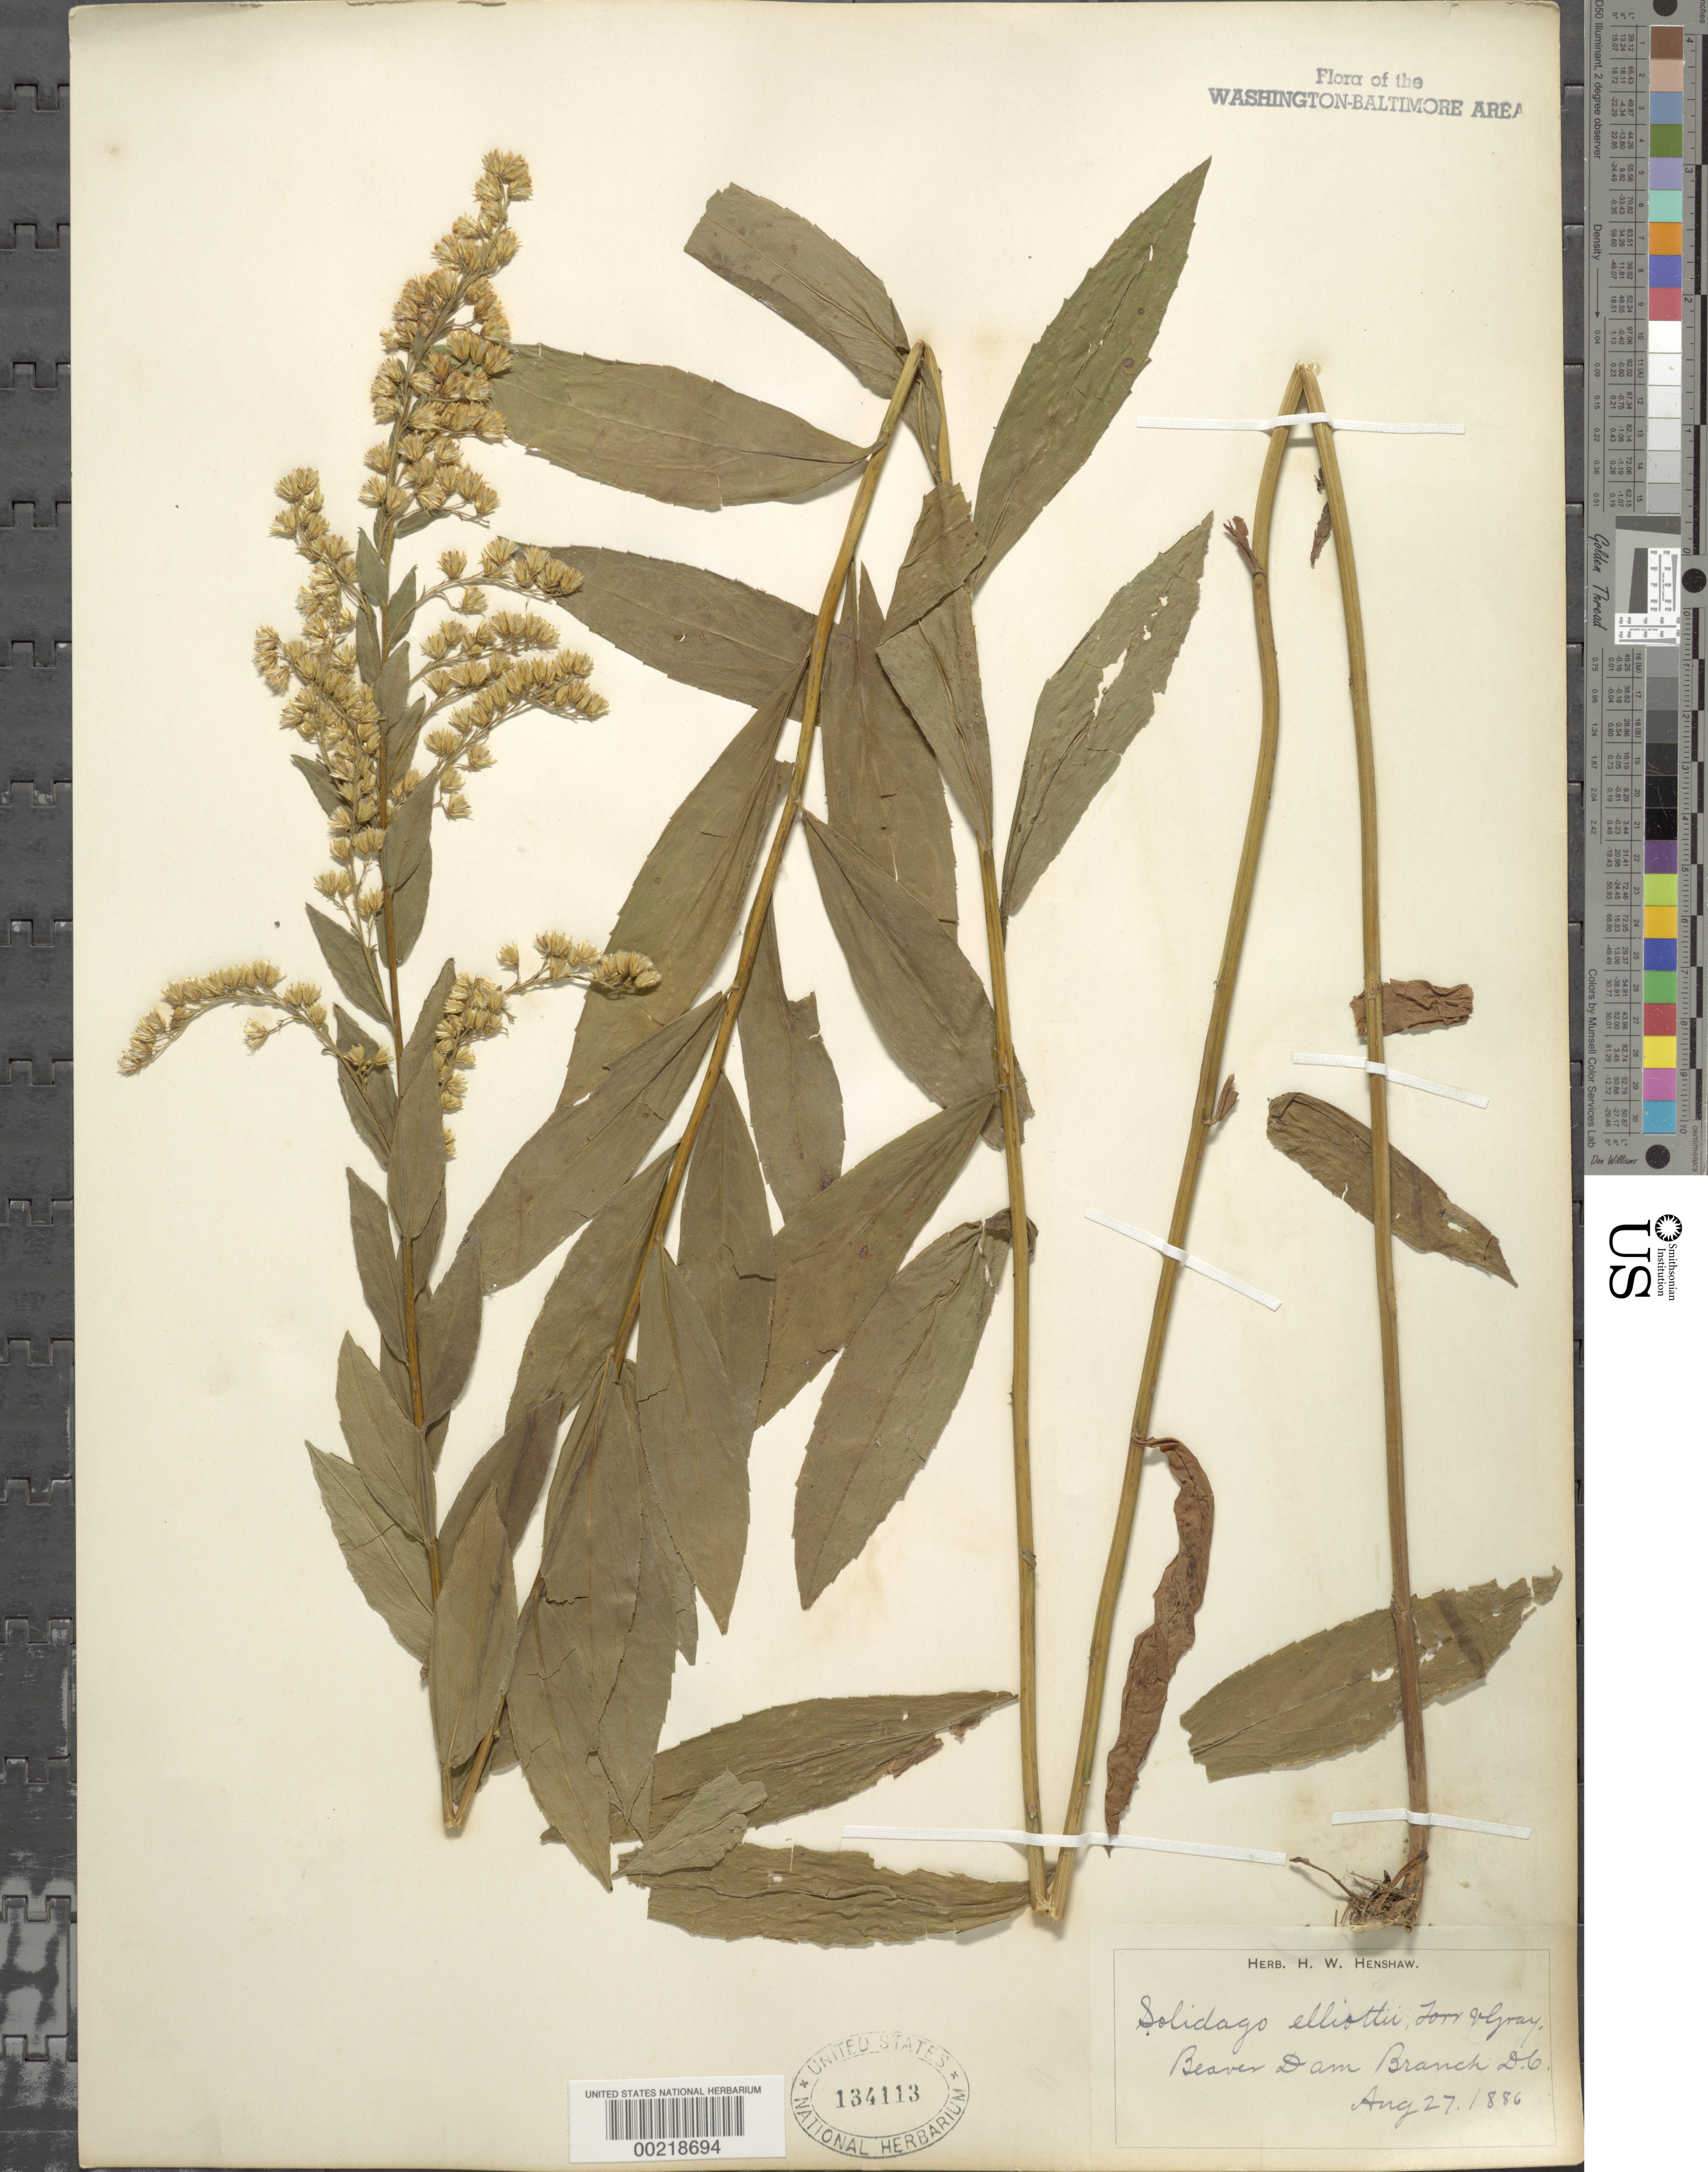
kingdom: Plantae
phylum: Tracheophyta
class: Magnoliopsida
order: Asterales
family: Asteraceae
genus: Solidago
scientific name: Solidago latissimifolia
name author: Mill.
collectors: H. Henshaw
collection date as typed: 27 Aug 1886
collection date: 1886-08-27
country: United States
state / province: District of Columbia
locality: Beaver Dam Branch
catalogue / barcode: US 134113